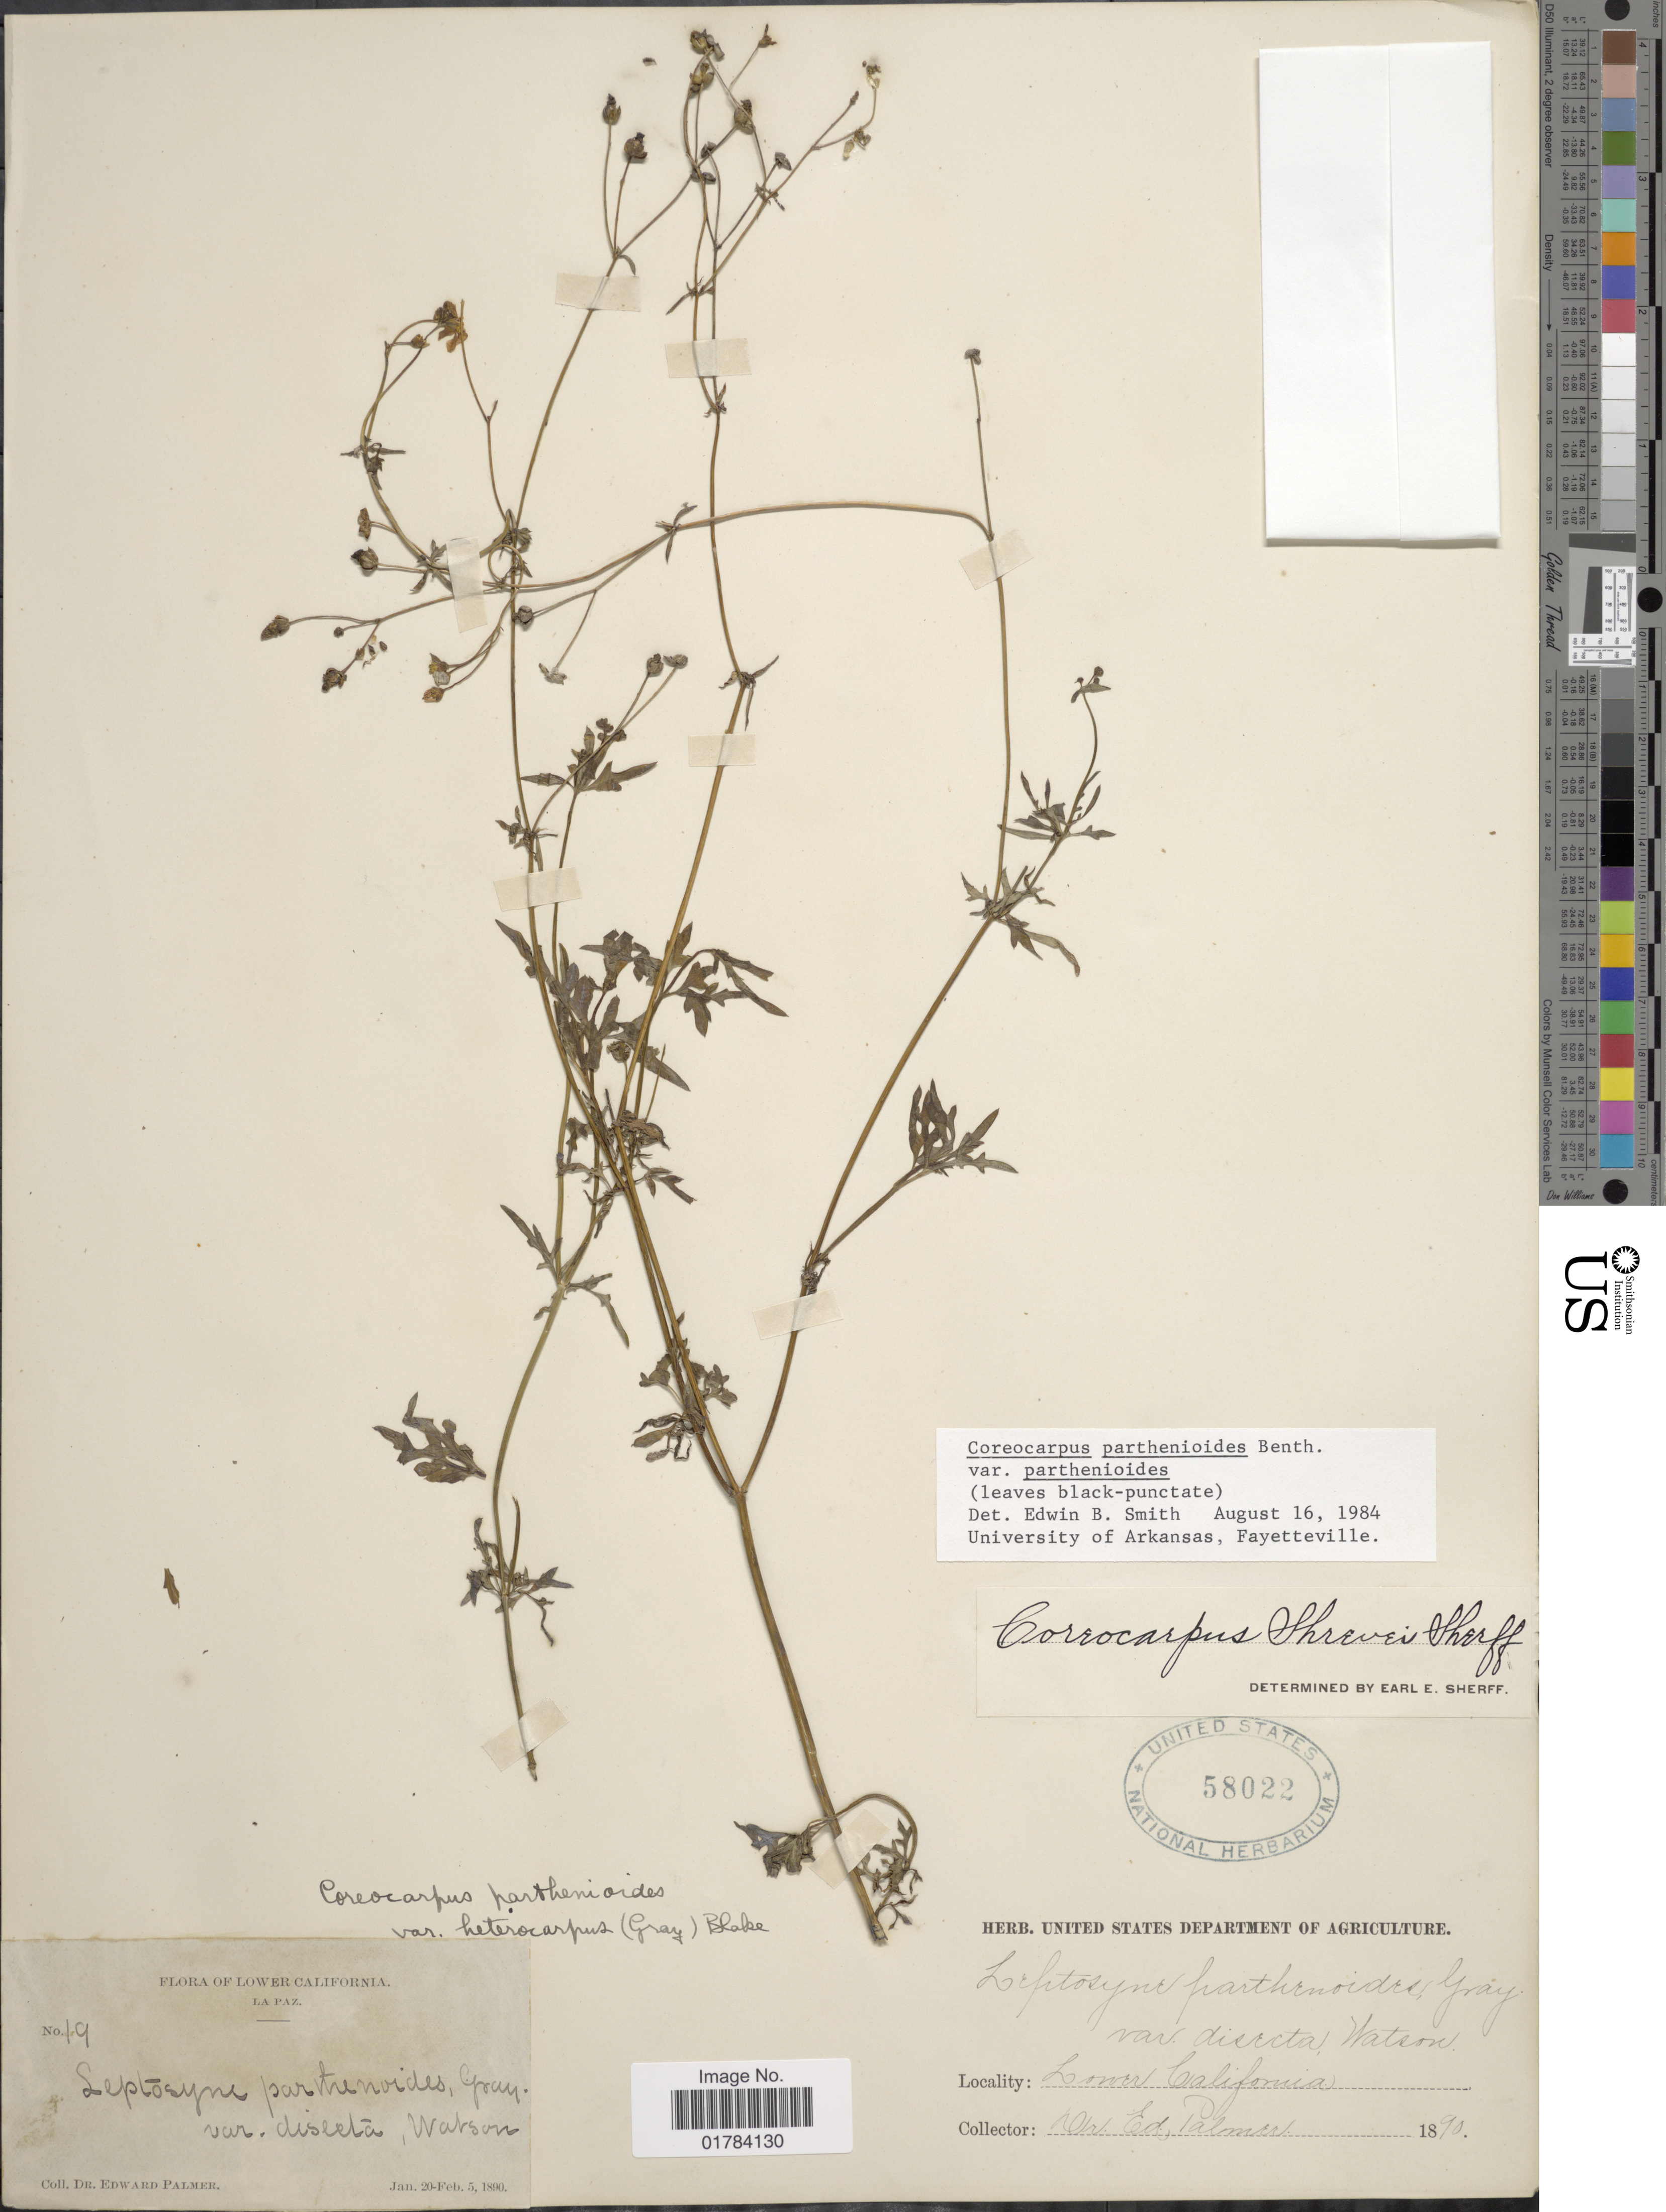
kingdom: Plantae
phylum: Tracheophyta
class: Magnoliopsida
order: Asterales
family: Asteraceae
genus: Coreocarpus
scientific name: Coreocarpus parthenioides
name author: Benth.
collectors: E. Palmer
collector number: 19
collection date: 1890-01-20/1890-02-05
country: Mexico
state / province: Baja California Sur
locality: Lower California, La Paz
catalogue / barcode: US 58022